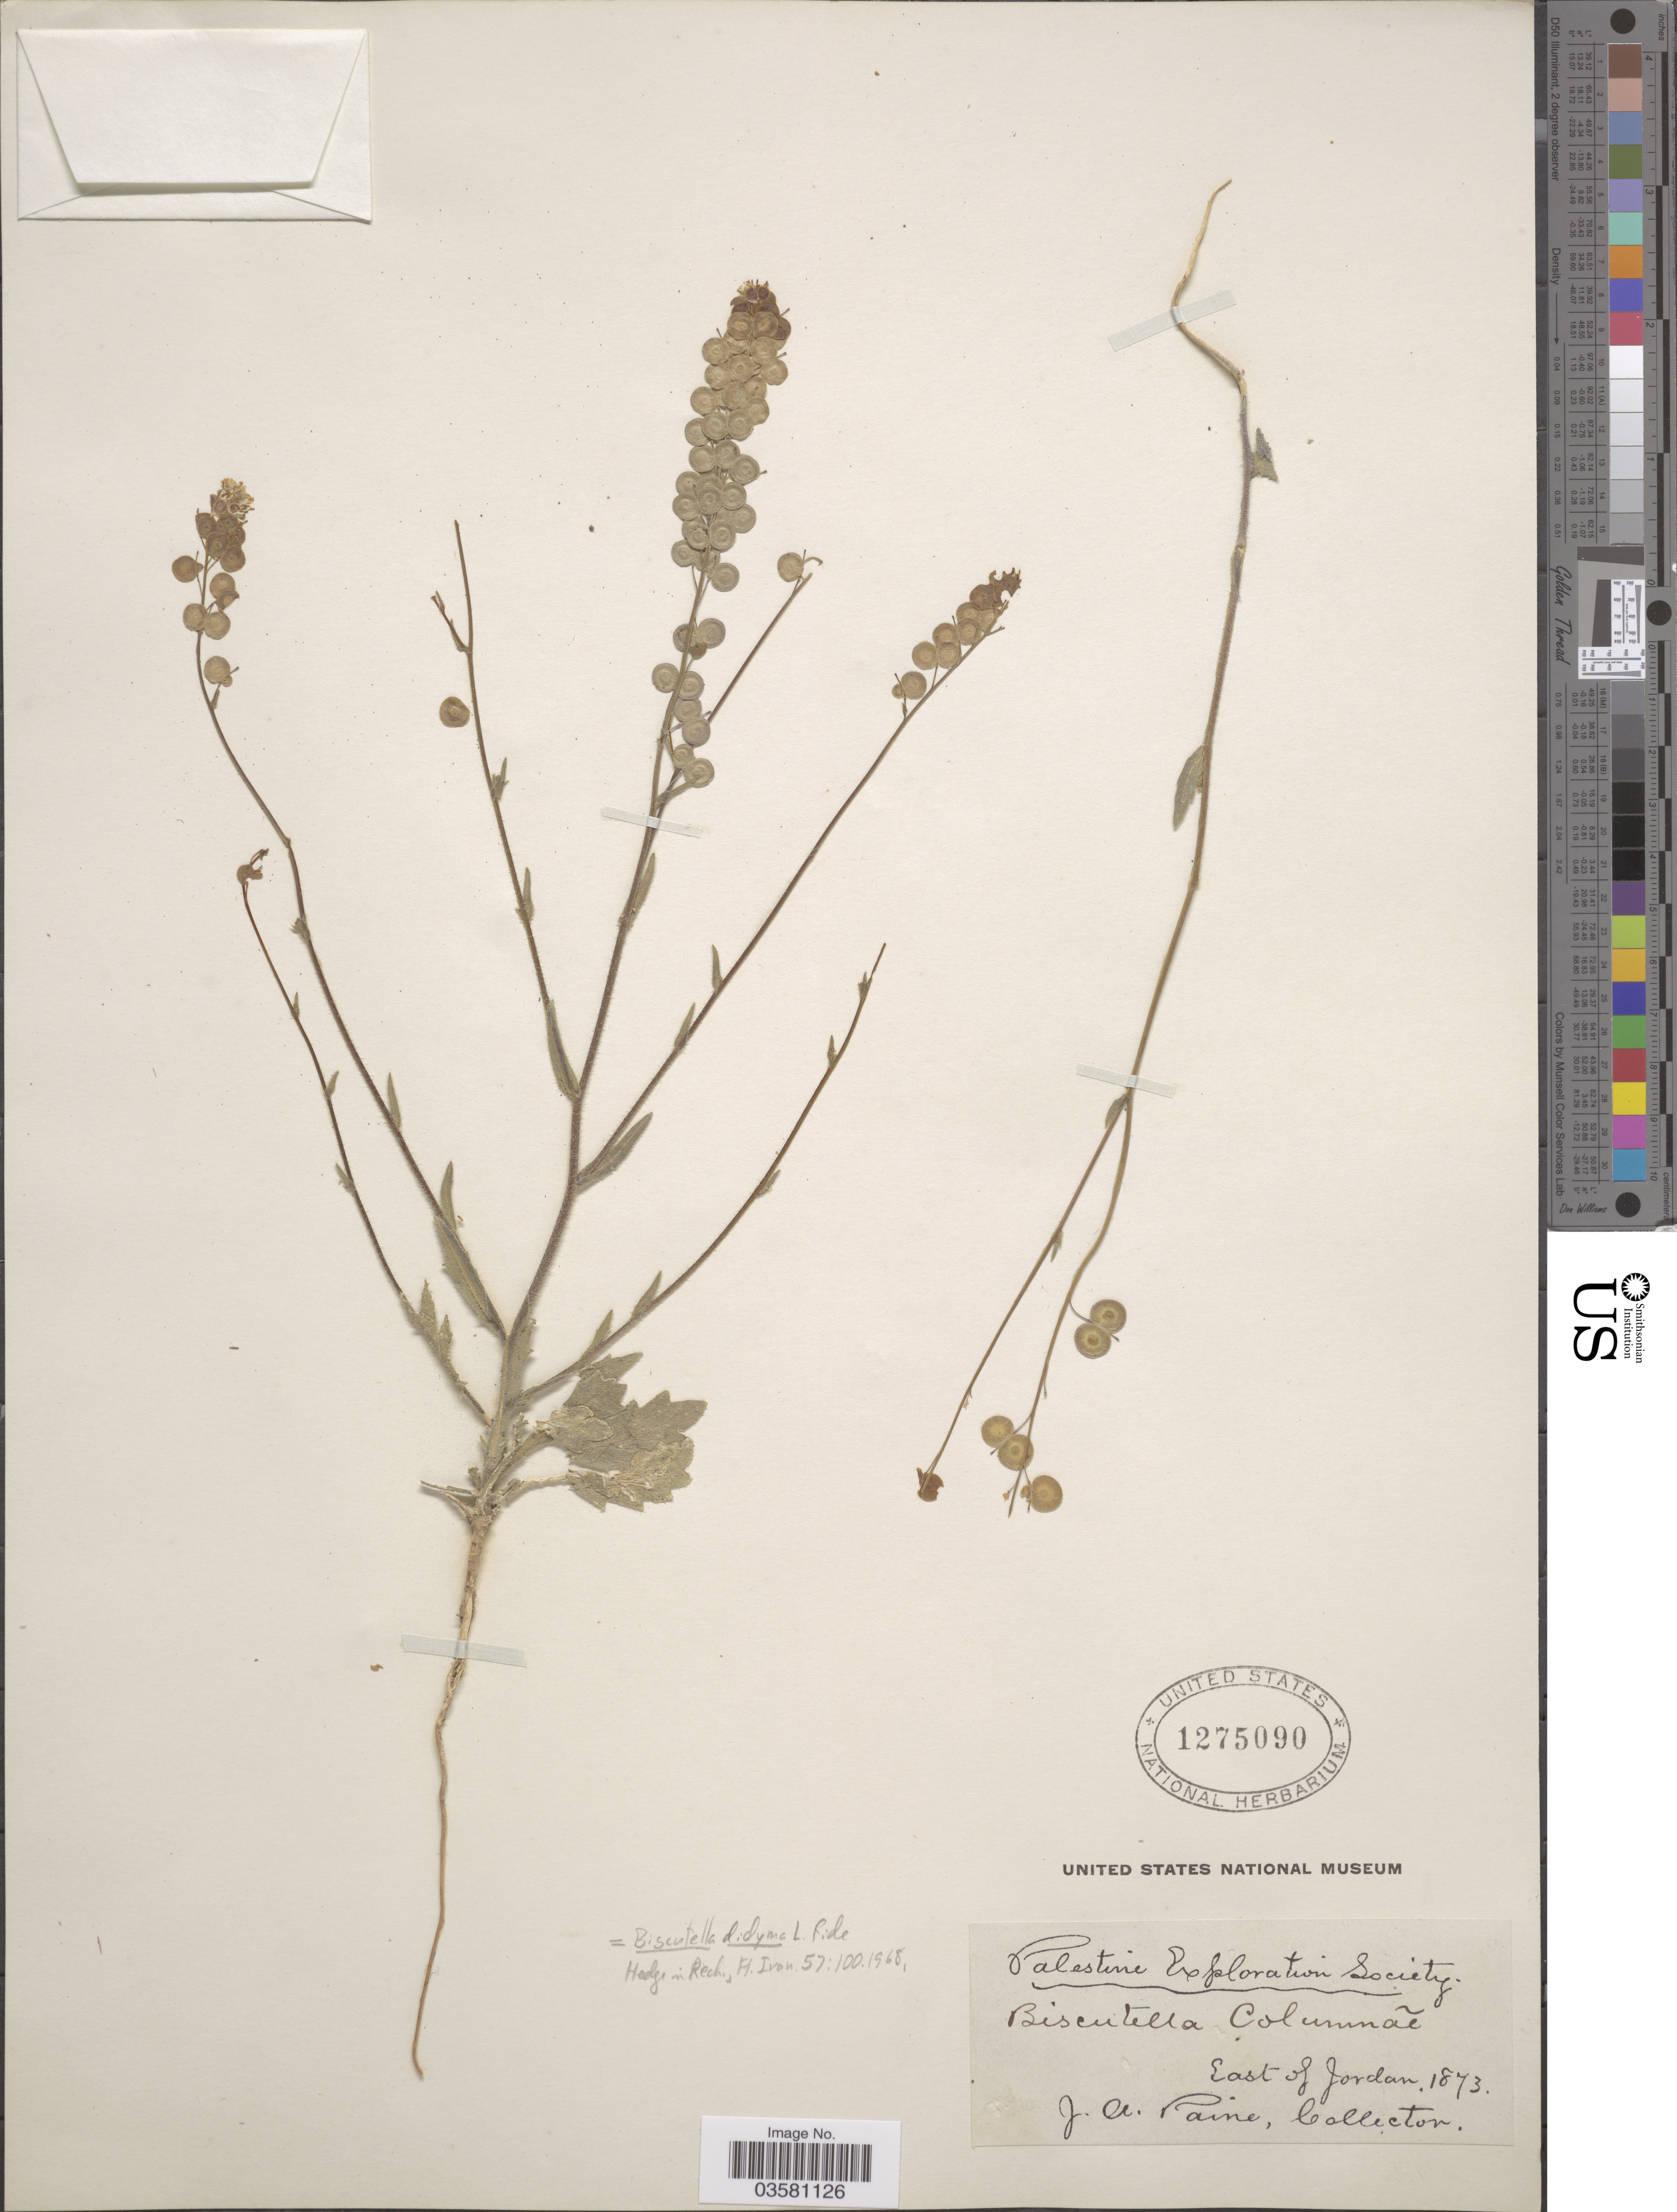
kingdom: Plantae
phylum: Tracheophyta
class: Magnoliopsida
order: Brassicales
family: Brassicaceae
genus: Biscutella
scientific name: Biscutella didyma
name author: L.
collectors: J. A. Paine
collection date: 1873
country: Jordan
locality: East of Jordan.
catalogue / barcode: US 1275090